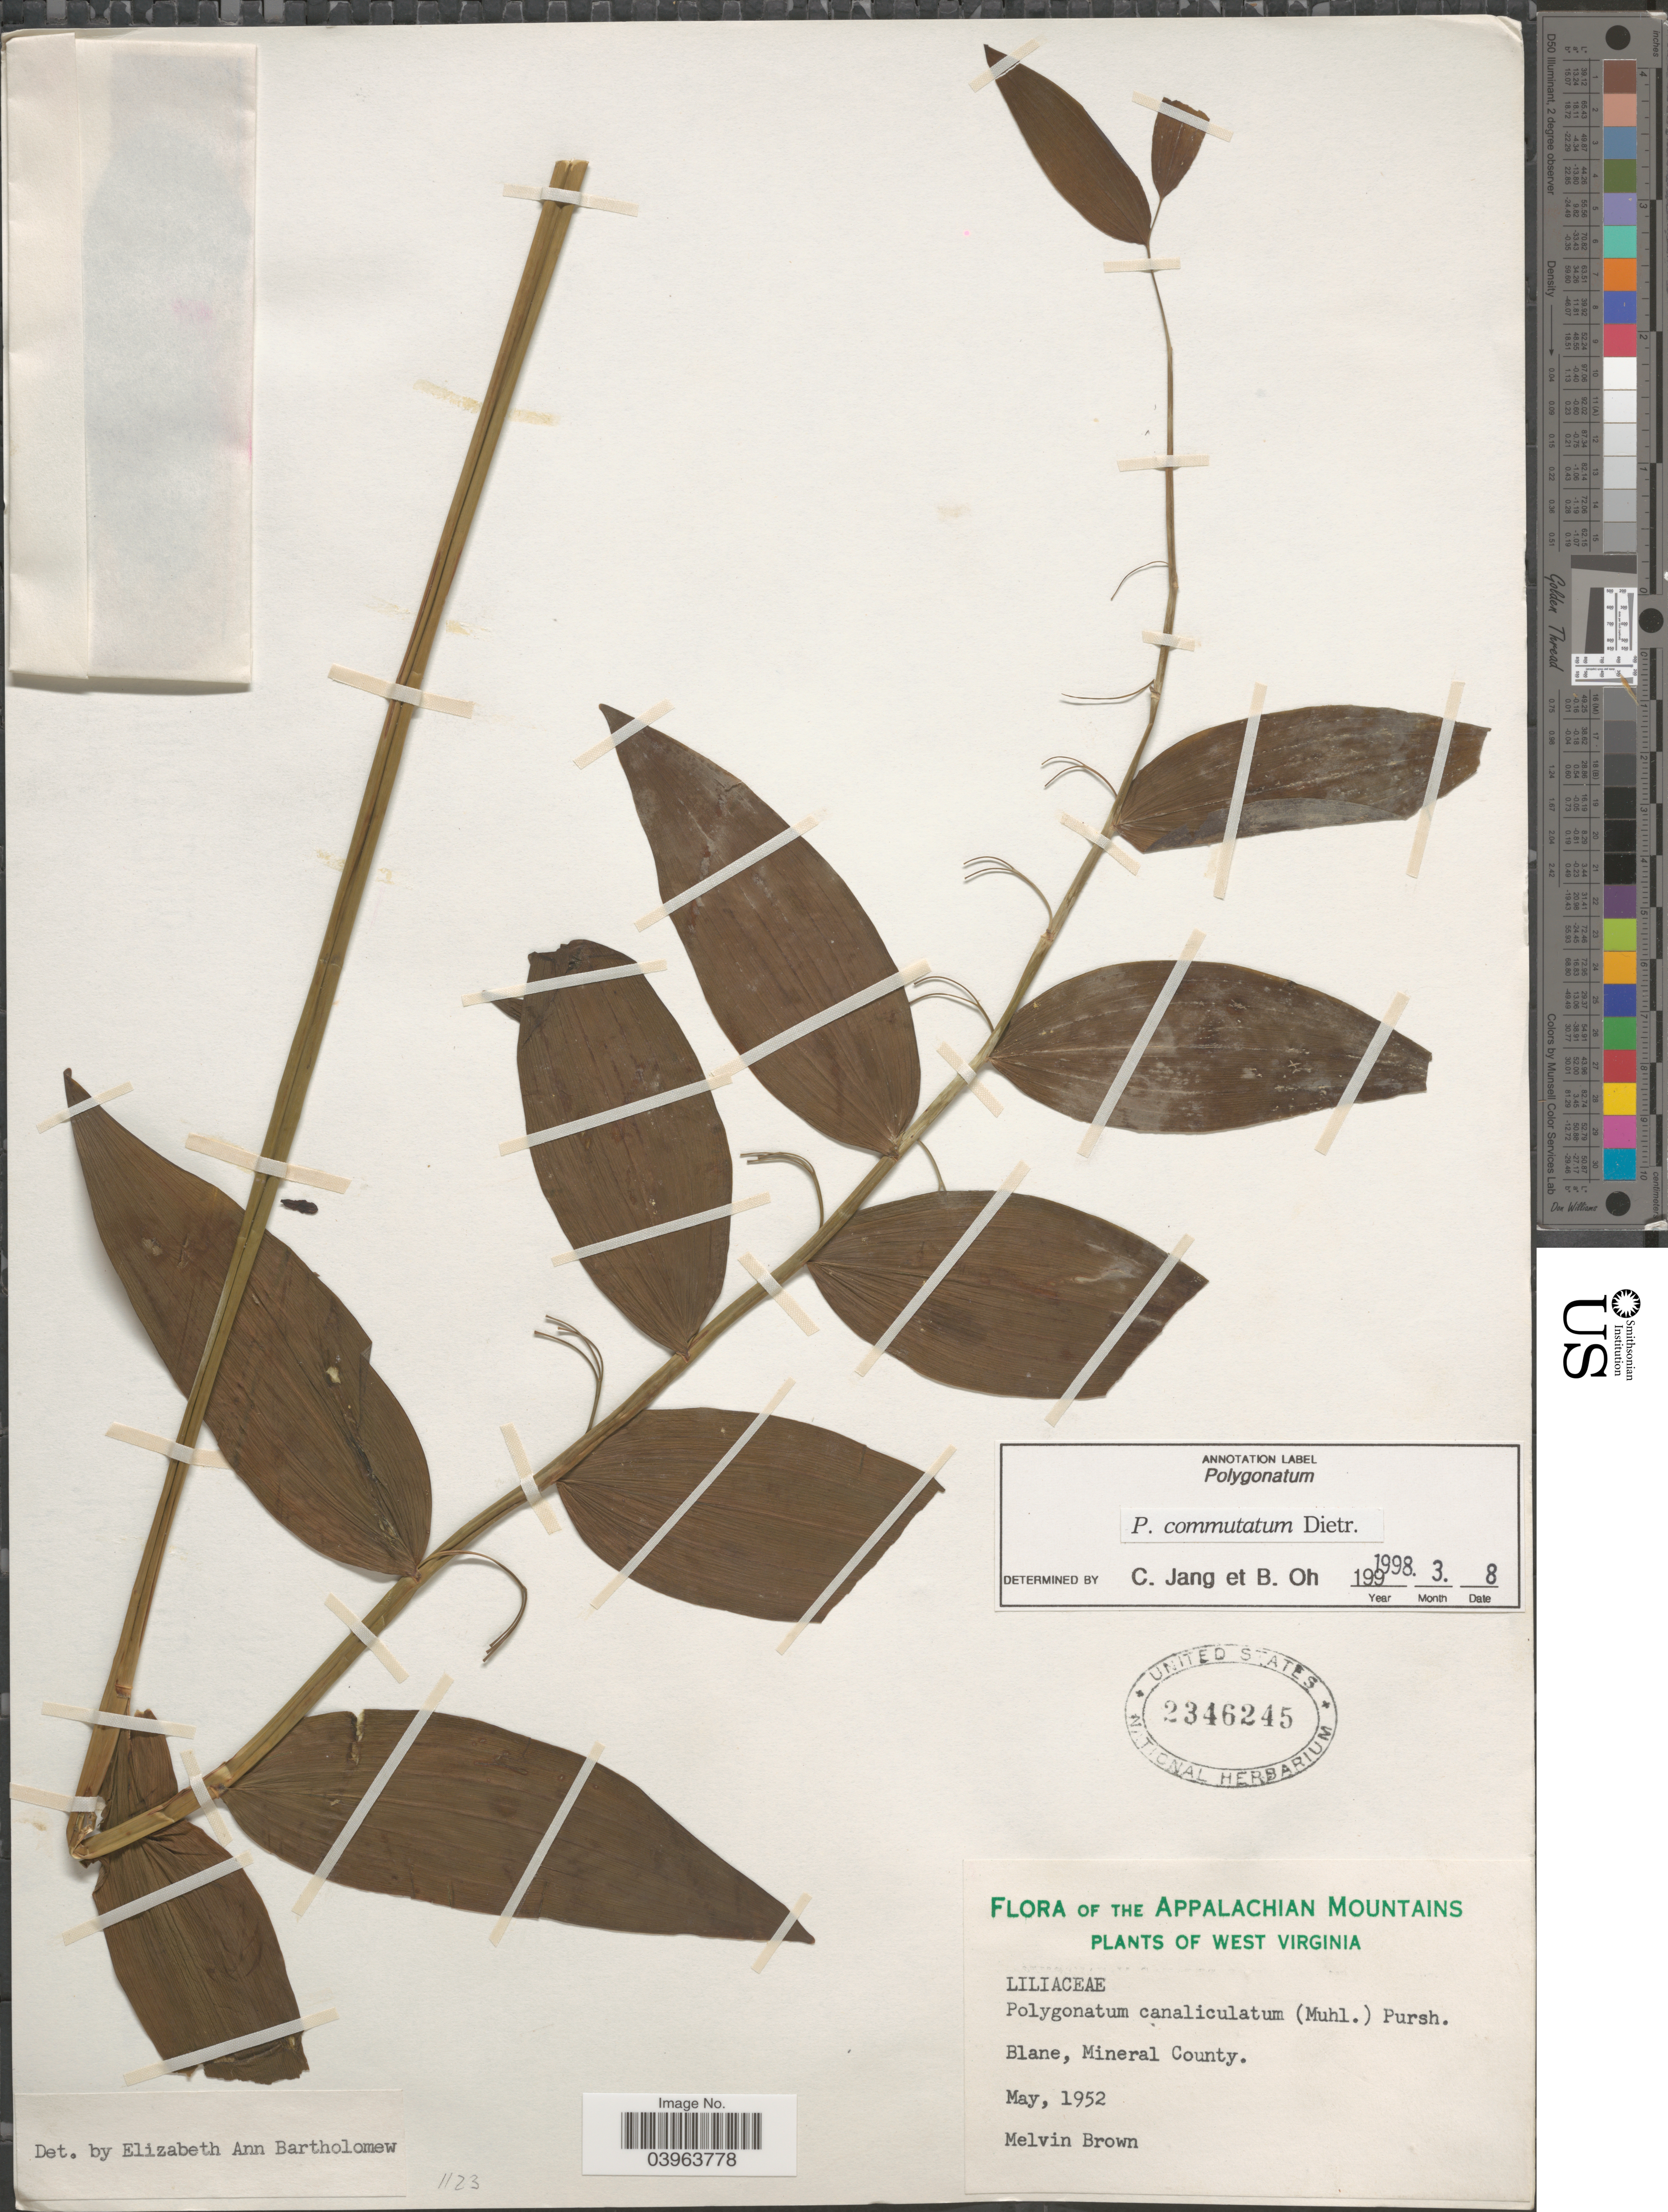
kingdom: Plantae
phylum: Tracheophyta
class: Liliopsida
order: Asparagales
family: Asparagaceae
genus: Polygonatum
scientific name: Polygonatum commutatum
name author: (Schult. f.) A. Dietr.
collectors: M. Brown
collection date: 1952-05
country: United States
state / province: West Virginia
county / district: Mineral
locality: Appalachian Mountains. Blane, Mineral County.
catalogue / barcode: US 2346245